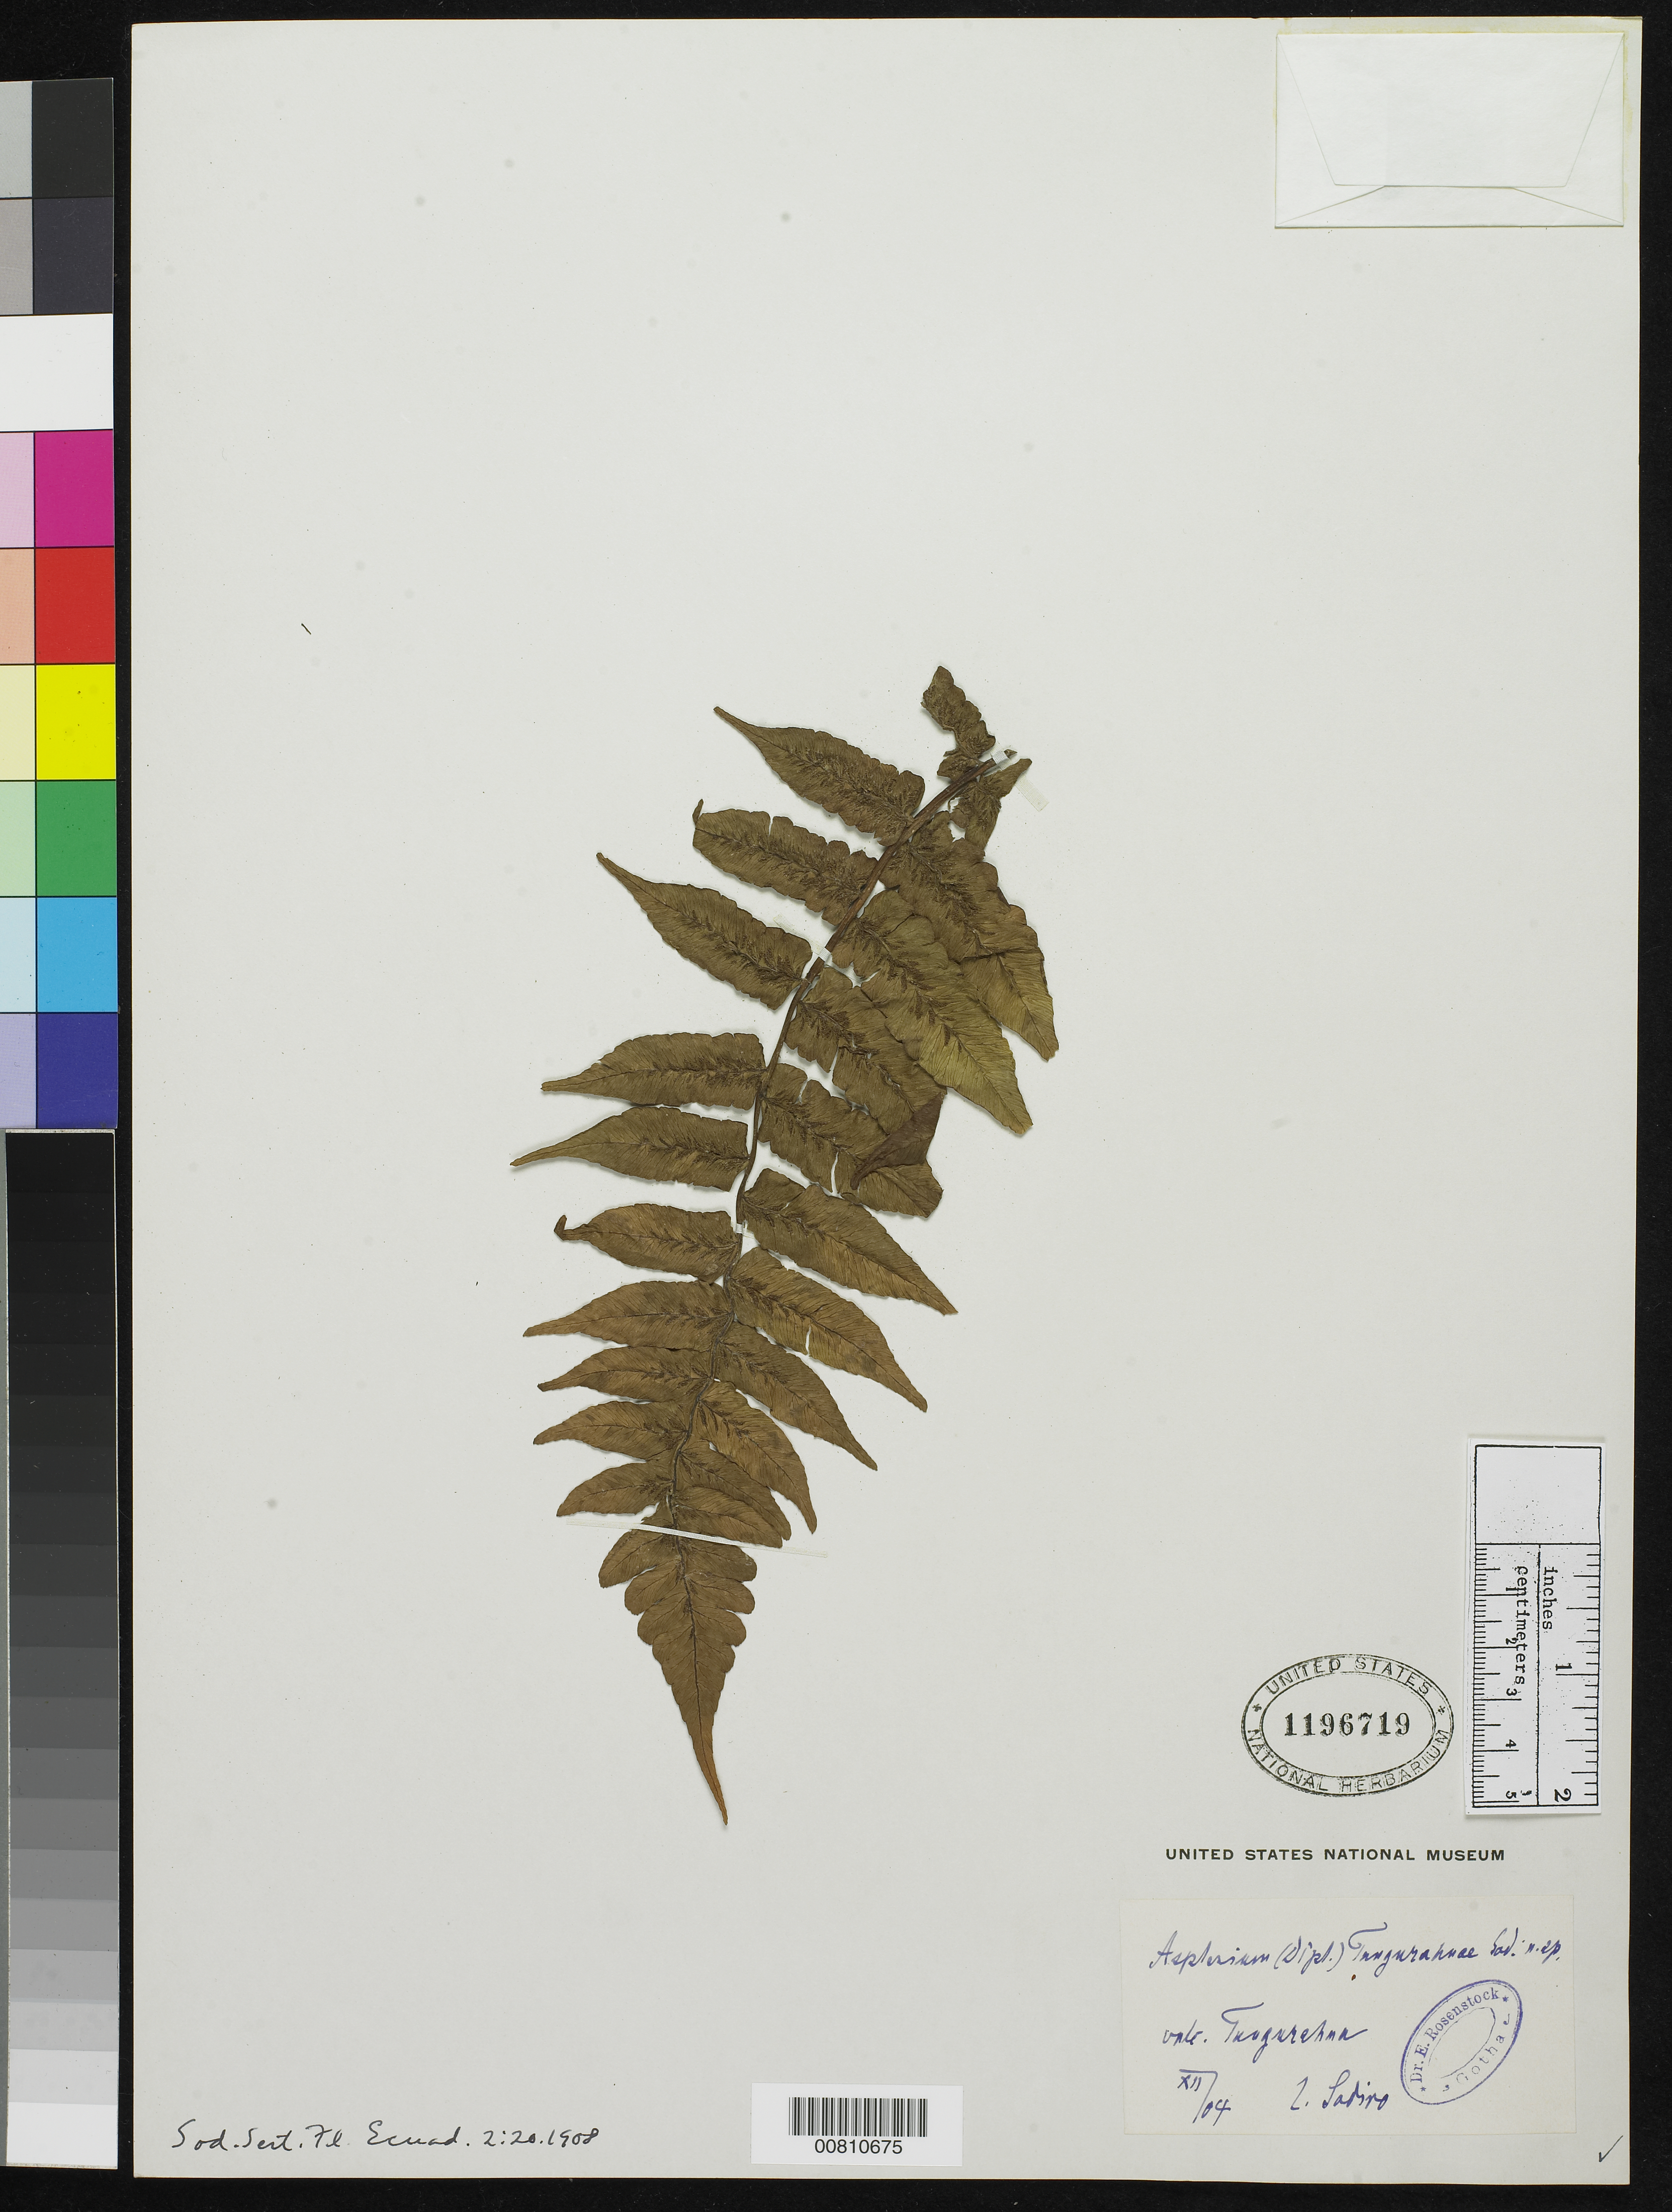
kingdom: Plantae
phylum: Tracheophyta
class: Polypodiopsida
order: Polypodiales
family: Aspleniaceae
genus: Asplenium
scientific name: Asplenium tungurahuae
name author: Sodiro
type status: Type Collection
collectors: L. Sodiro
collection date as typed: Dec 1904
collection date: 1904-12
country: Ecuador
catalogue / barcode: US 1196719